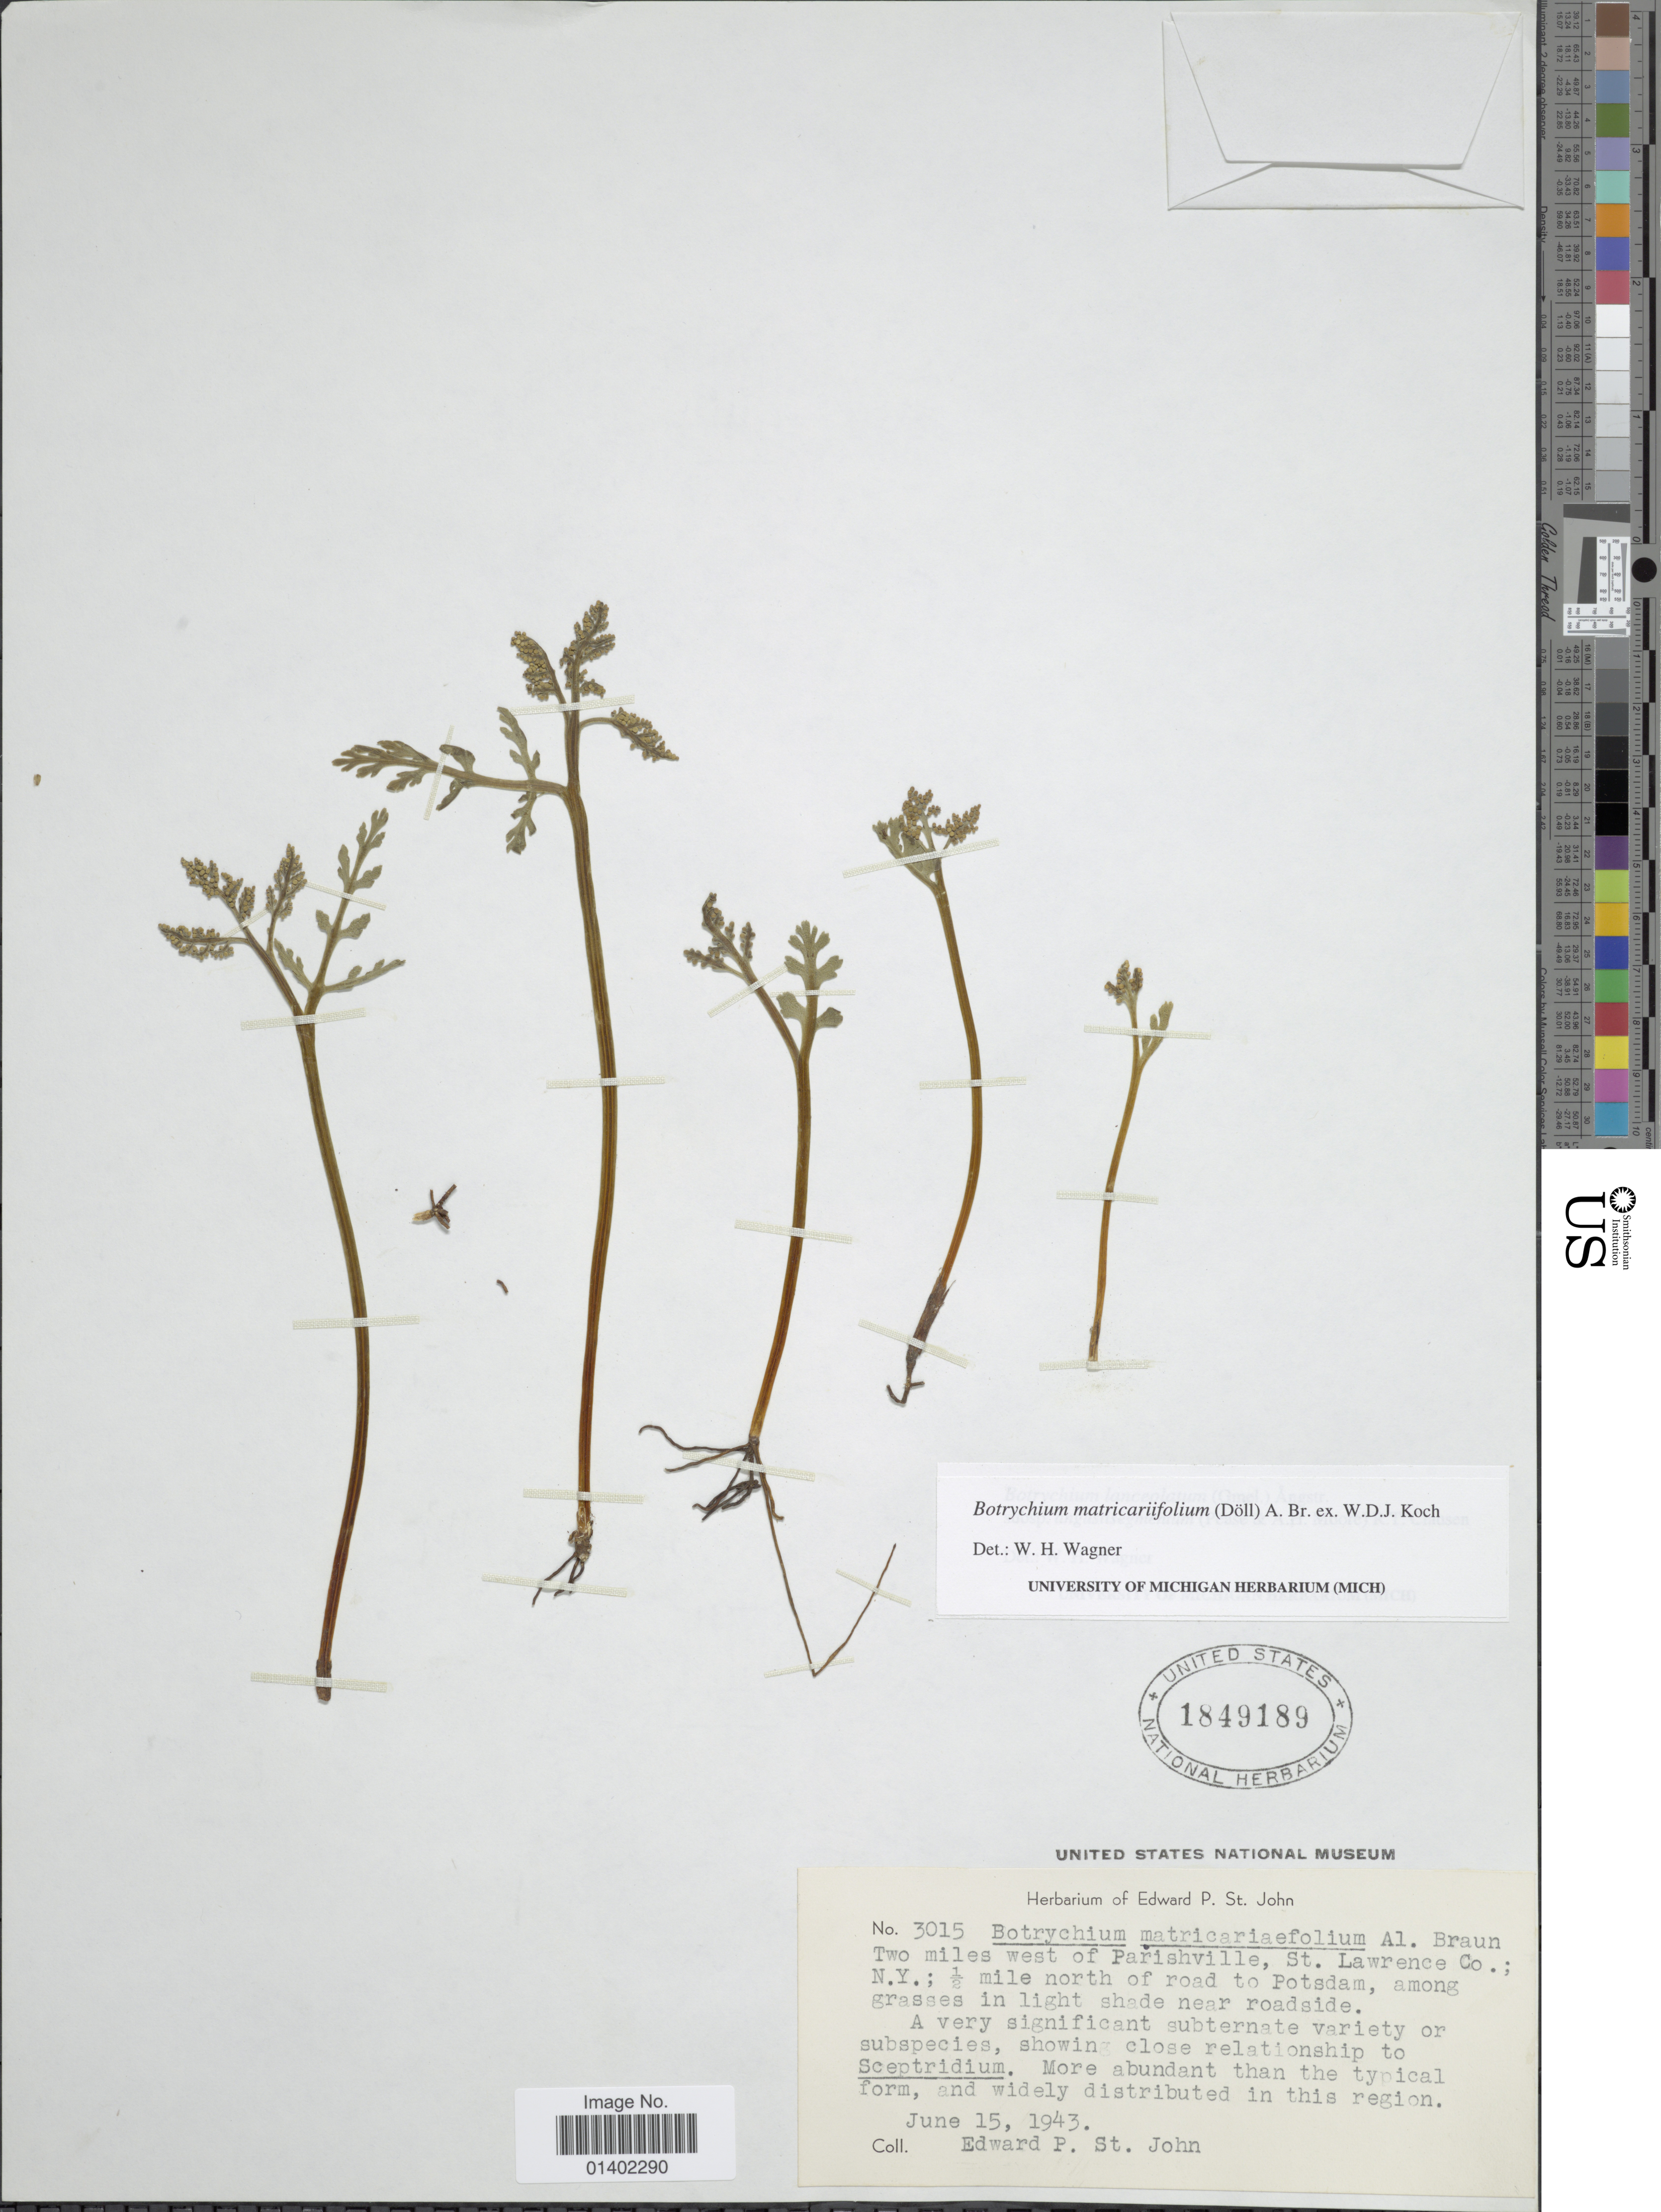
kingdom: Plantae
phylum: Tracheophyta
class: Polypodiopsida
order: Ophioglossales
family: Ophioglossaceae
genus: Botrychium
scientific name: Botrychium matricariifolium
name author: (A. Braun ex Dowell) A. Braun ex Koch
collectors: E. P. St. John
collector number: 3015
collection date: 1943-06-15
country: United States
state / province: New York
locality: Two miles west of Parishville, St Lawrence Co.; ½ mile north of road to Potsdam, among grasses in light shade near roadside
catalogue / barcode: US 1849189